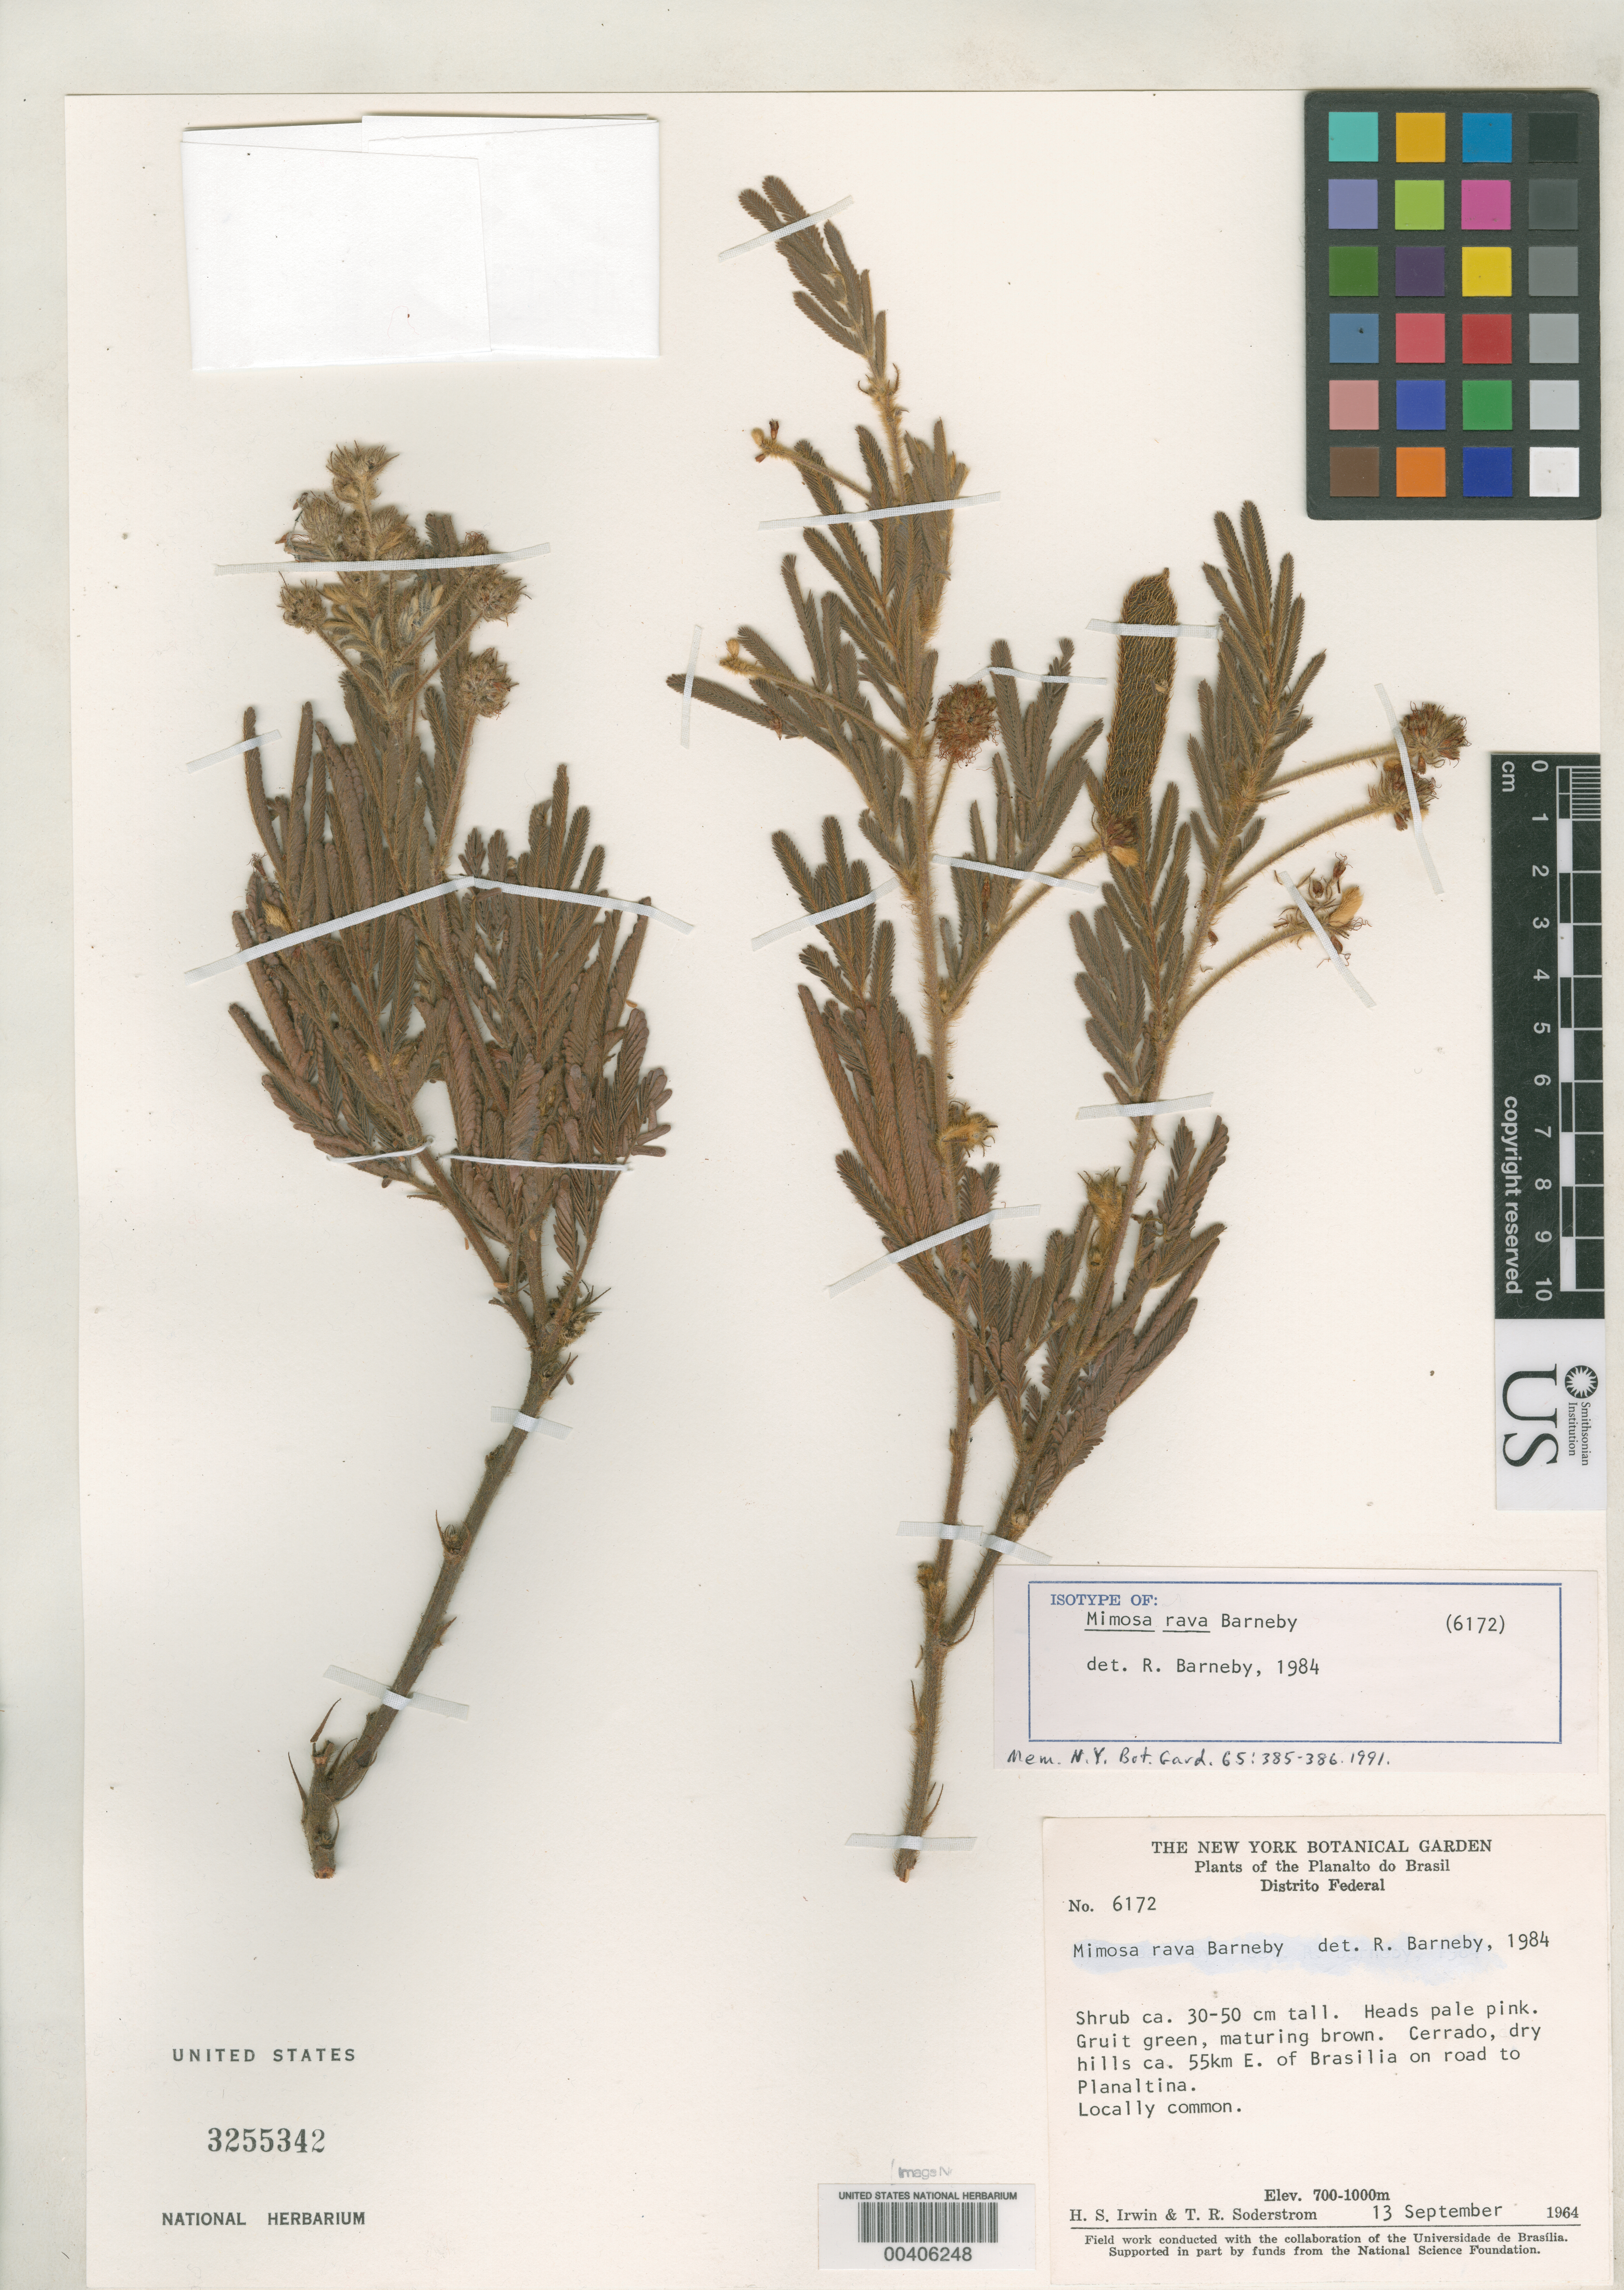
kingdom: Plantae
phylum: Tracheophyta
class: Magnoliopsida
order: Fabales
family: Fabaceae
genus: Mimosa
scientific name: Mimosa rava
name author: Barneby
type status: Isotype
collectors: H. Irwin & T. R. Soderstrom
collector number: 6172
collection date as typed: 13 Sep 1964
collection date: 1964-09-13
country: Brazil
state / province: Distrito Federal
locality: Cerrado, dry hills ca 55 km E of Brasilia on road to Planaltina.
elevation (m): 700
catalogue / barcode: US 3255342